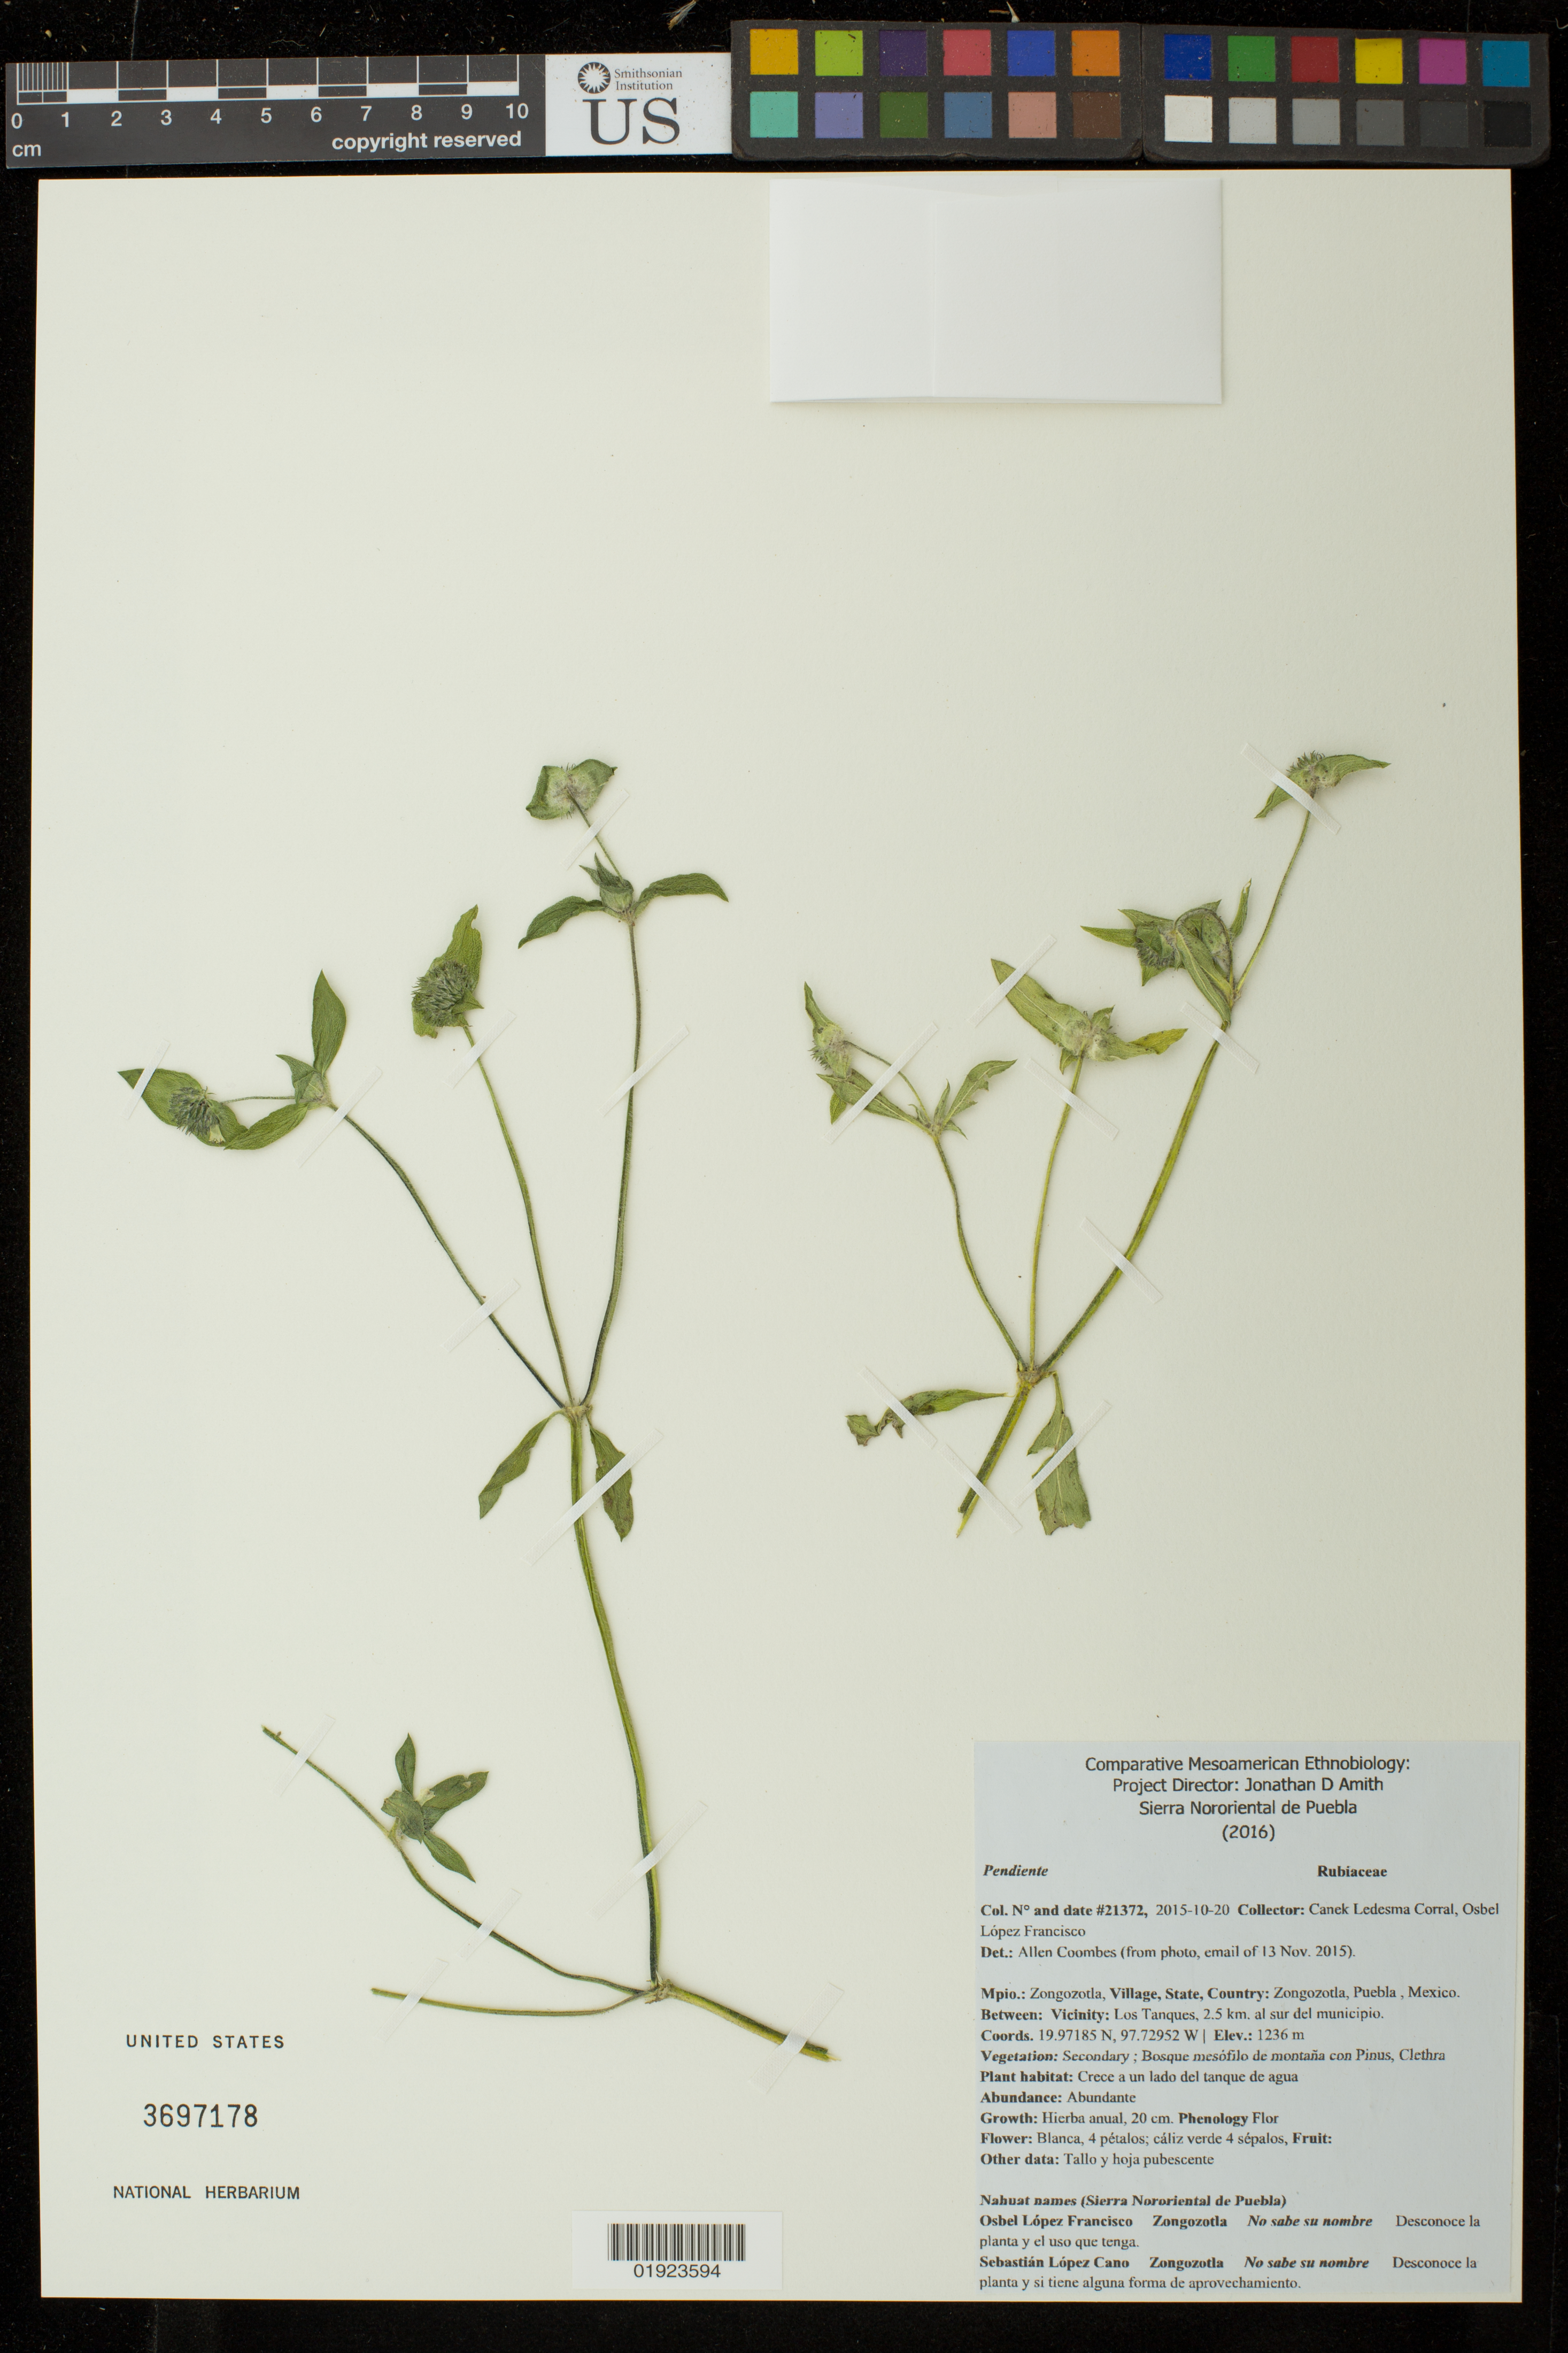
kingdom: Plantae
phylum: Tracheophyta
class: Magnoliopsida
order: Gentianales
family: Rubiaceae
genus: Richardia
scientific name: Richardia scabra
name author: L.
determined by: Coombes, Allen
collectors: Canek Ledesma C. & O. Francisco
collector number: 21372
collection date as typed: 2015-10-20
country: Mexico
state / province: Puebla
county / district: Zongozotla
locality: Los Tanques, 2.5 km. al sur del municipio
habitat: Secondary; Bosque mesofilo de montana con Pinus, Clethra, Crece a un lado del tanque de agua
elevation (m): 1236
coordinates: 19.97185 N, 97.72952 W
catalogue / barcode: US 3697178